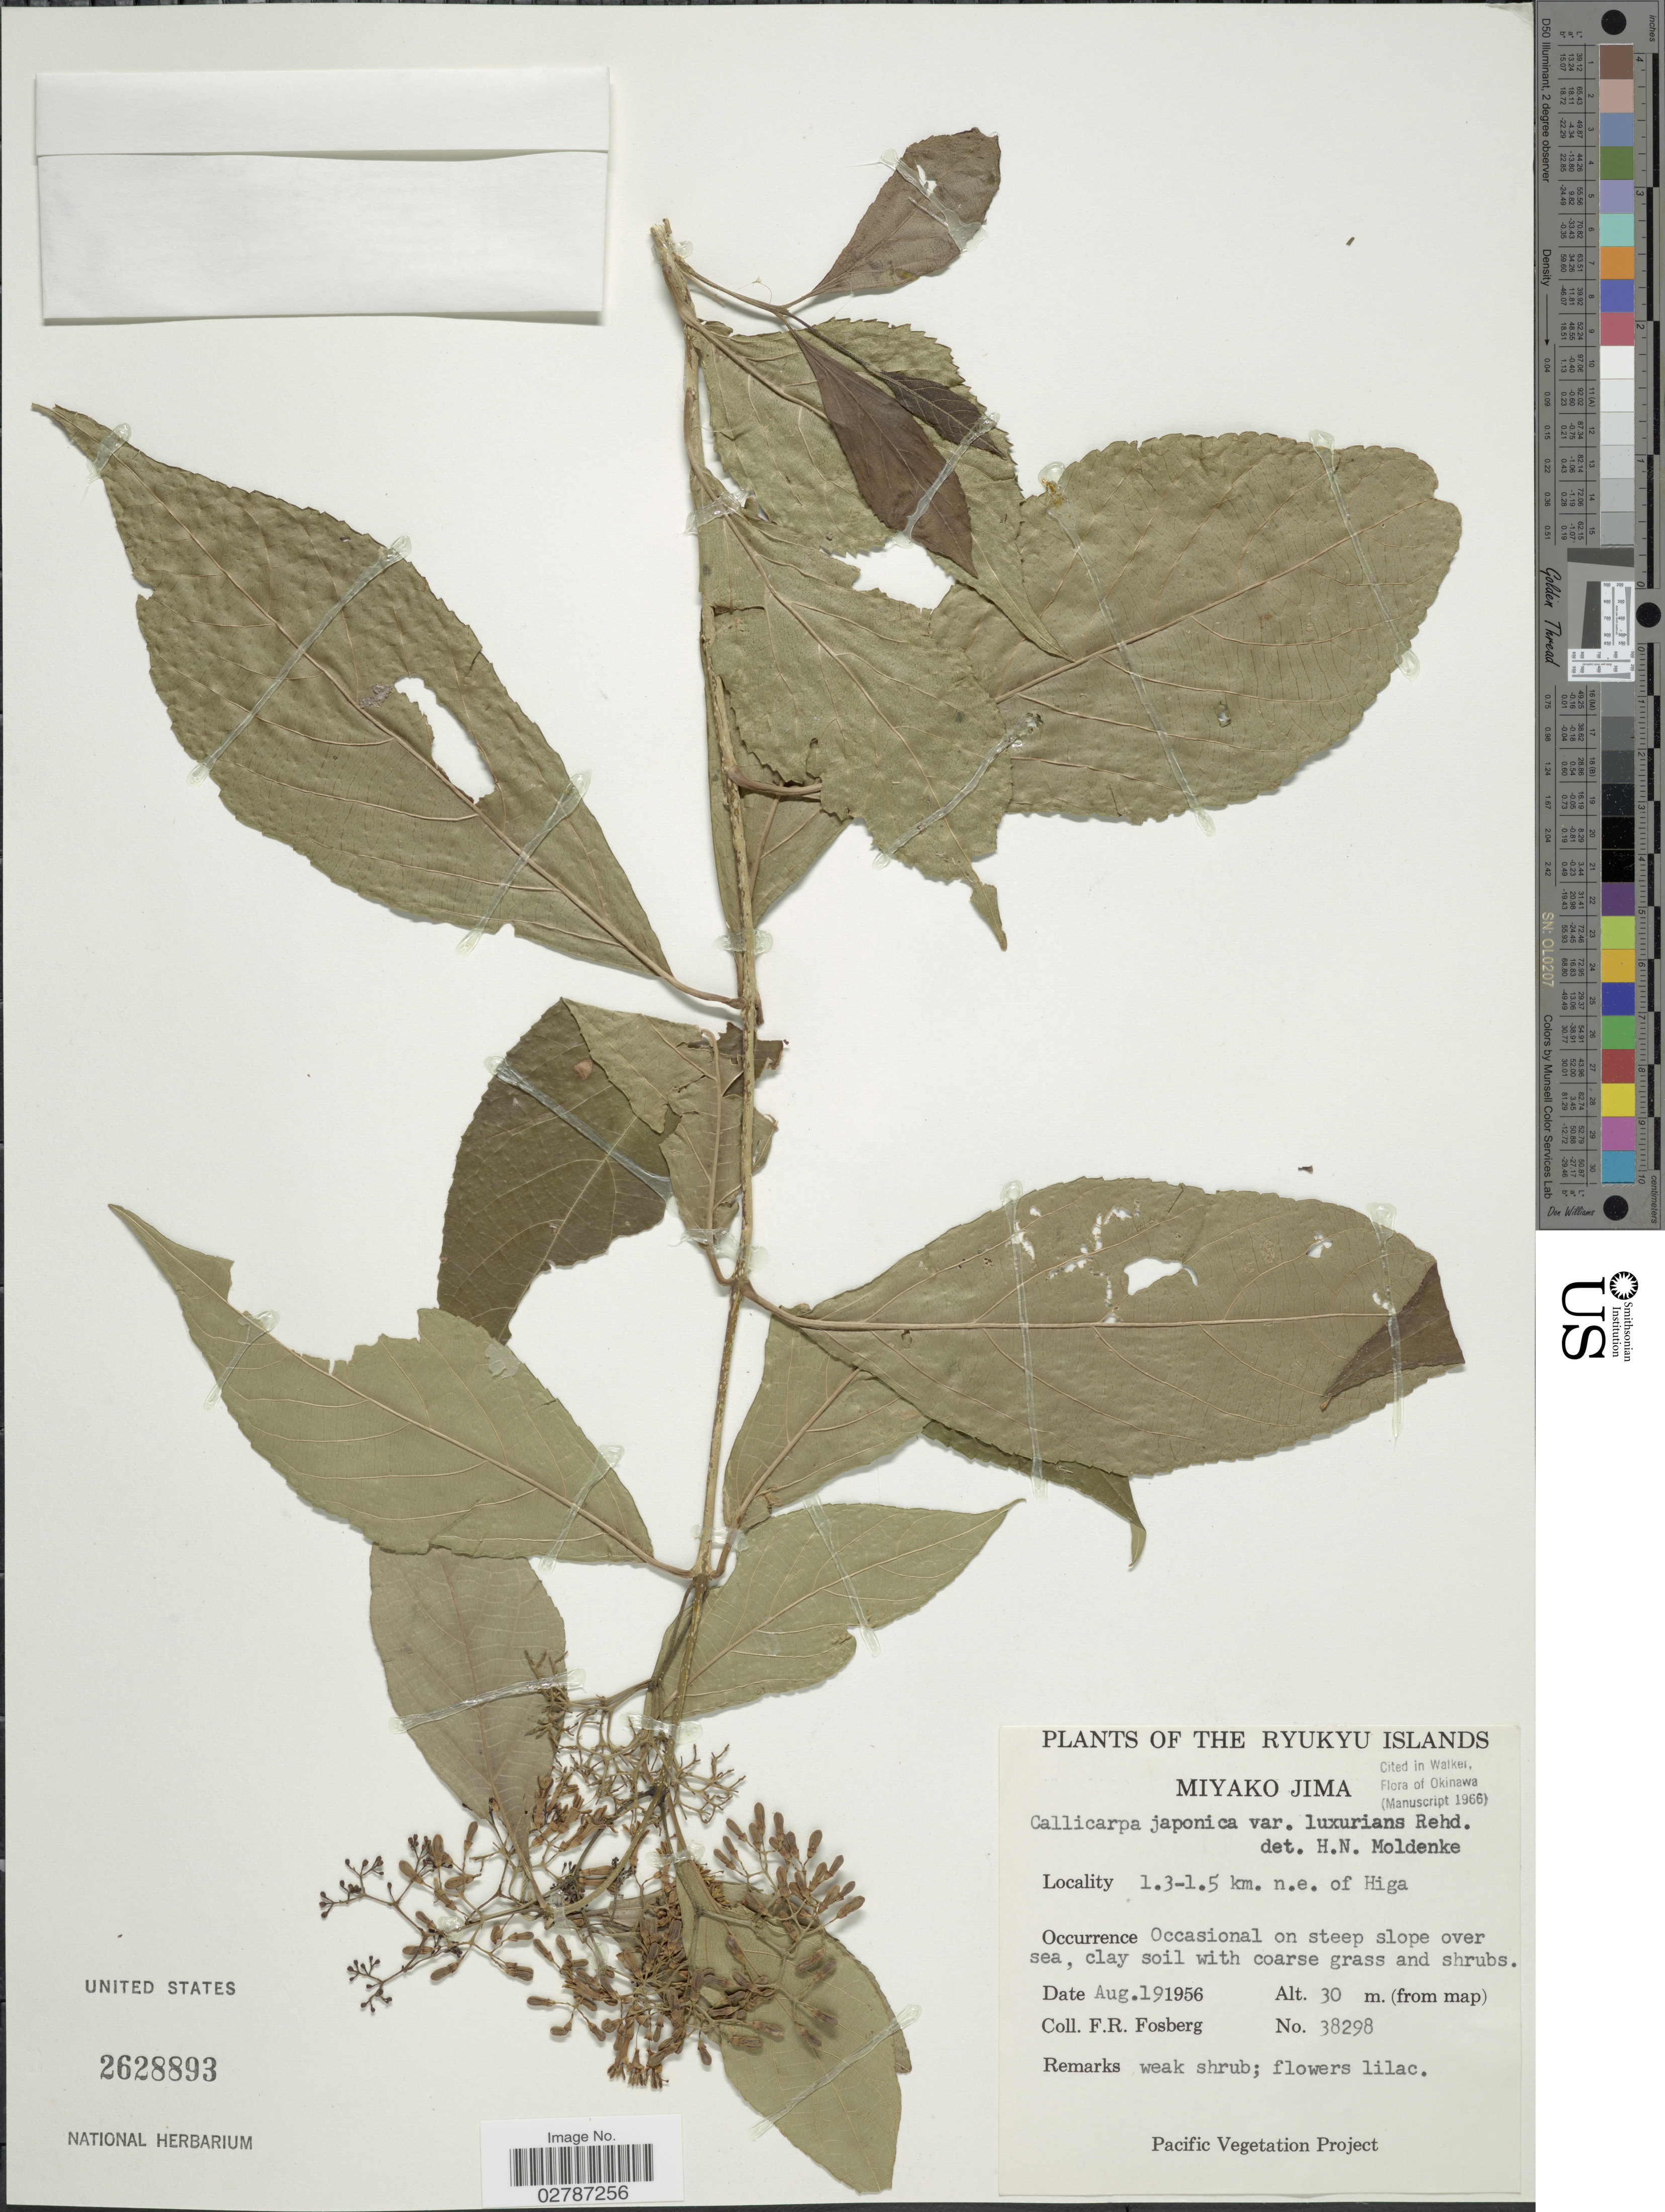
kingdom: Plantae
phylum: Tracheophyta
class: Magnoliopsida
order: Lamiales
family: Lamiaceae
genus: Callicarpa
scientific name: Callicarpa japonica var. luxurians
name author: Rehder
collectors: F. R. Fosberg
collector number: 38298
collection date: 1956-08-19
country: Japan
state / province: Okinawa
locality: Ryukyu Islands. Miyako Jima. 1.3-1.5 km. n.e. of Higa.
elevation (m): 30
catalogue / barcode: US 2628893